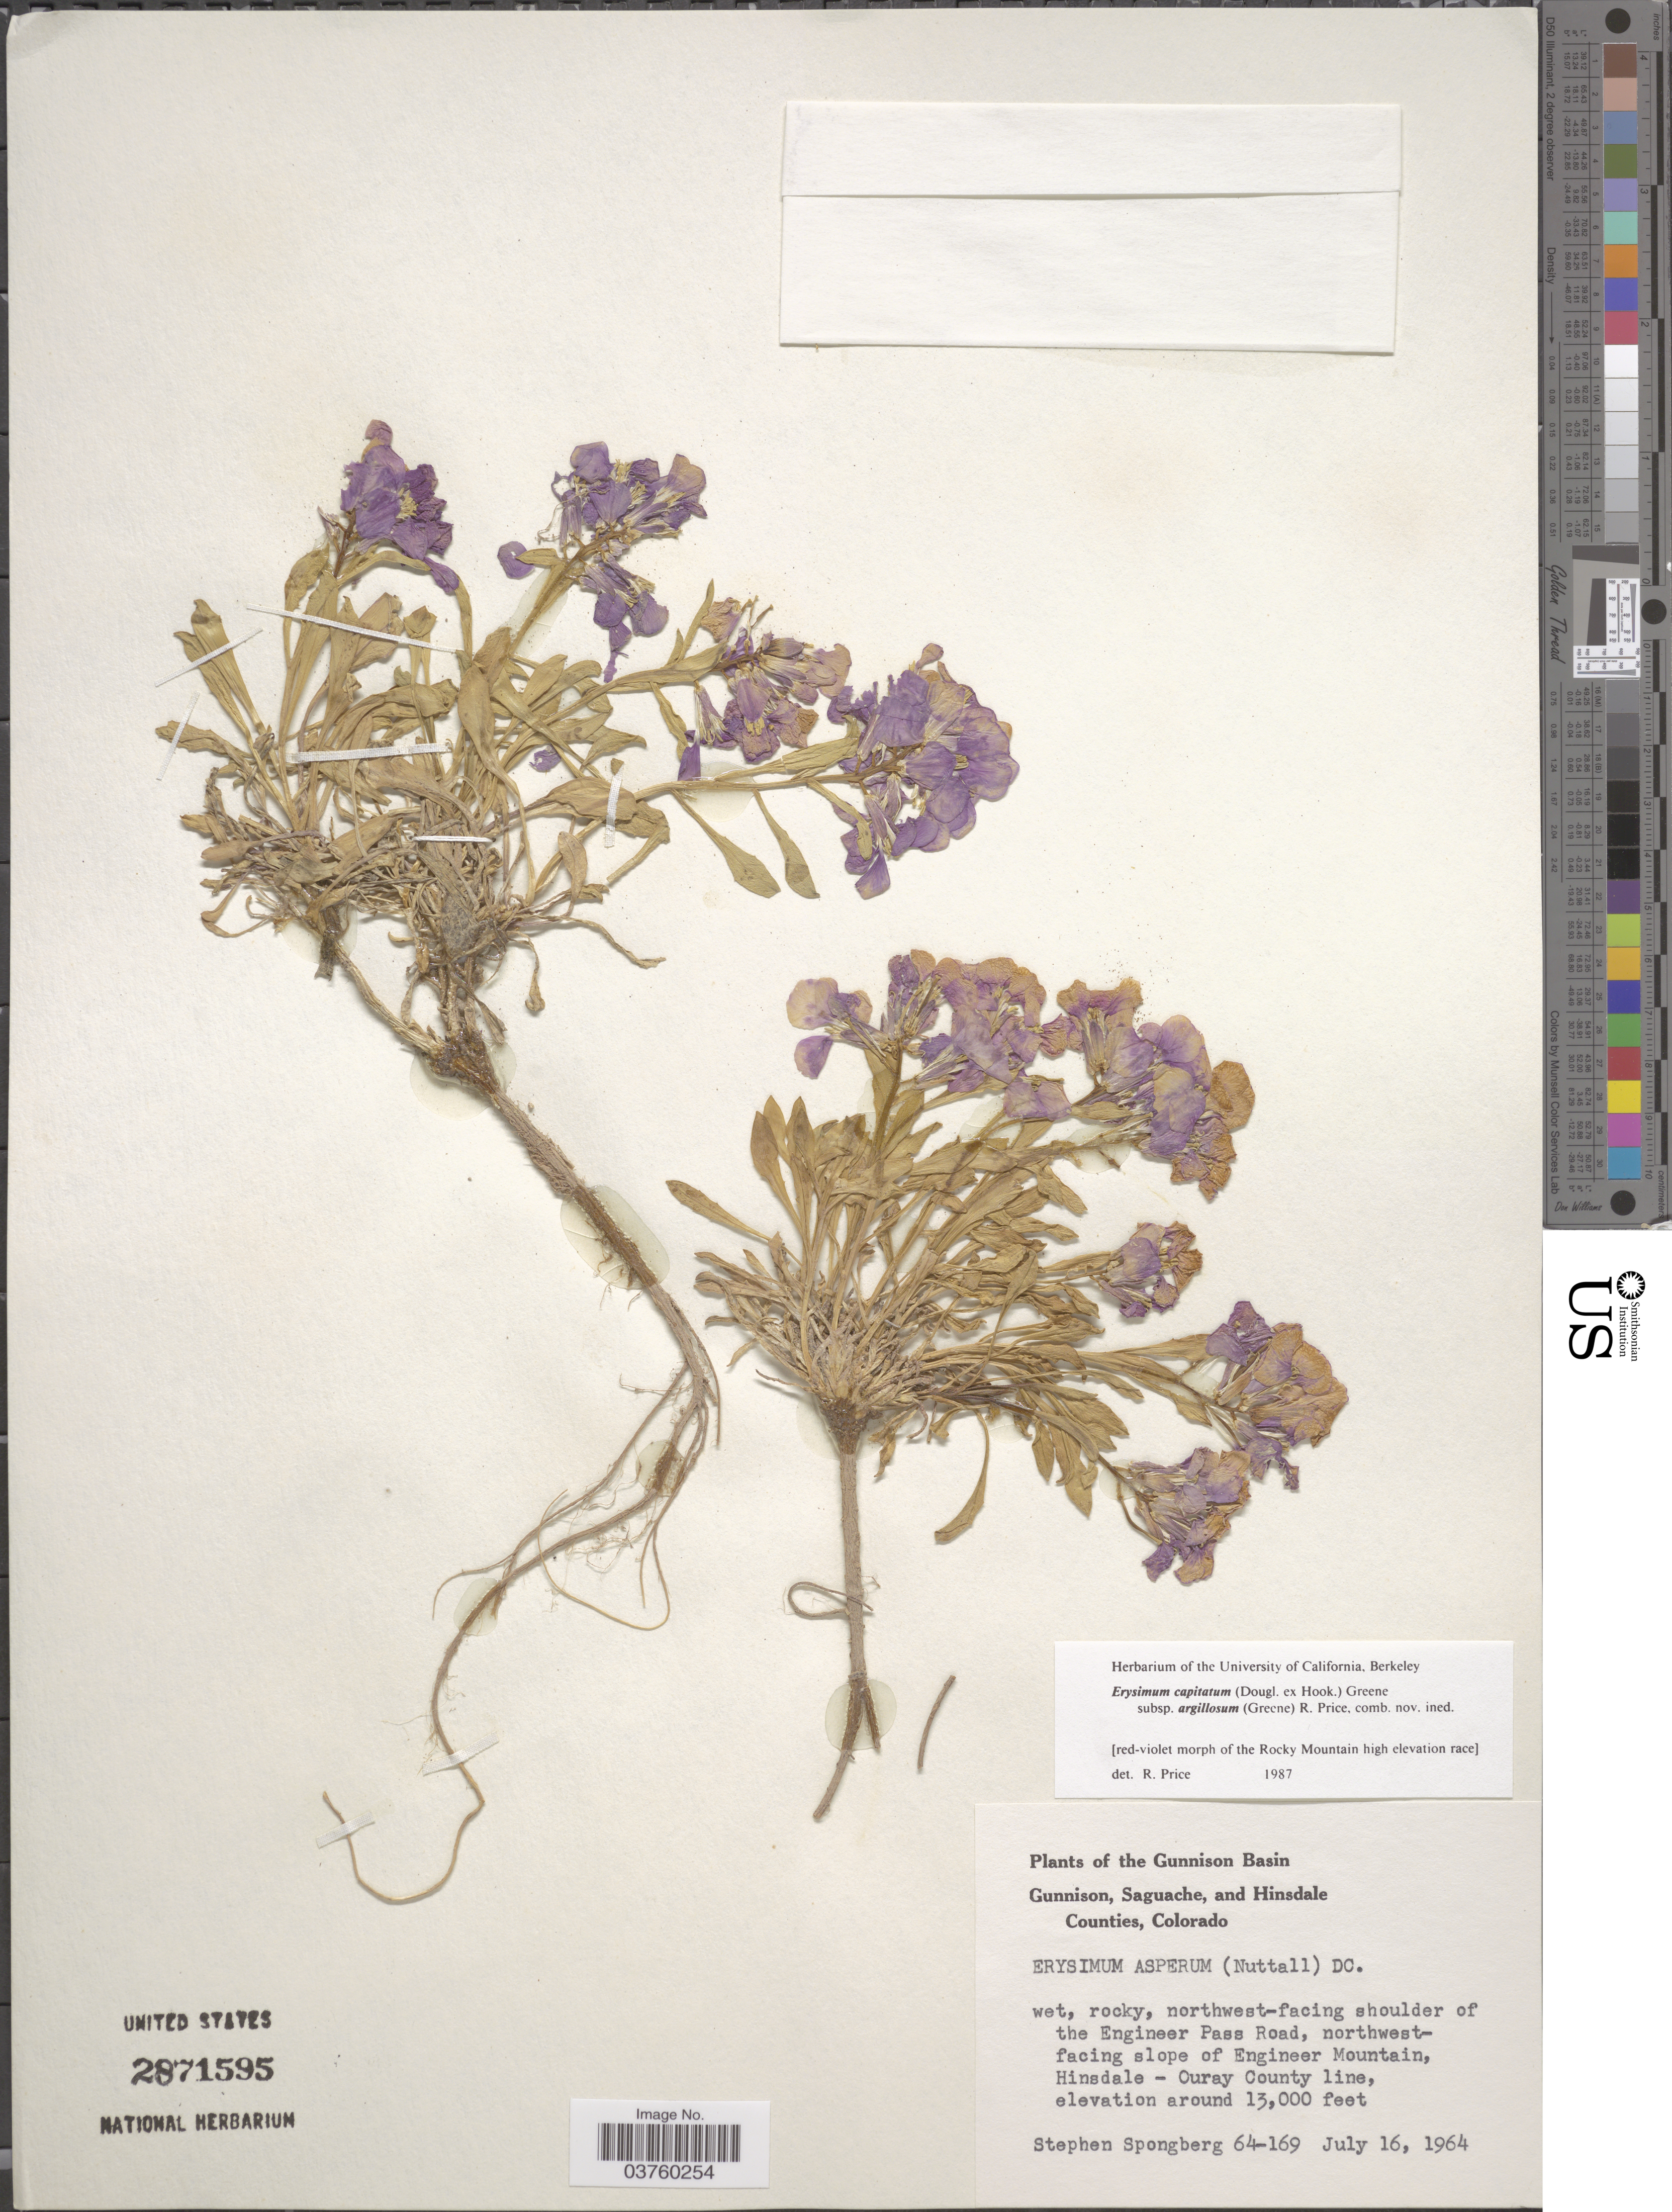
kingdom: Plantae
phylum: Tracheophyta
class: Magnoliopsida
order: Brassicales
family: Brassicaceae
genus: Erysimum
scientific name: Erysimum capitatum var. argillosum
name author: (Greene) R.J. Davis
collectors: S. A.Spongberg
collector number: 64-169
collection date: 1964-07-16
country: United States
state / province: Colorado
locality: The Gunnison Basin. Northwest-facing shoulder of the Engineer Pass Road, northwest-facing slope of Engineer Mountain, HInsdale- Ouray County line.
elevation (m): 3962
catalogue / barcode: US 2871595